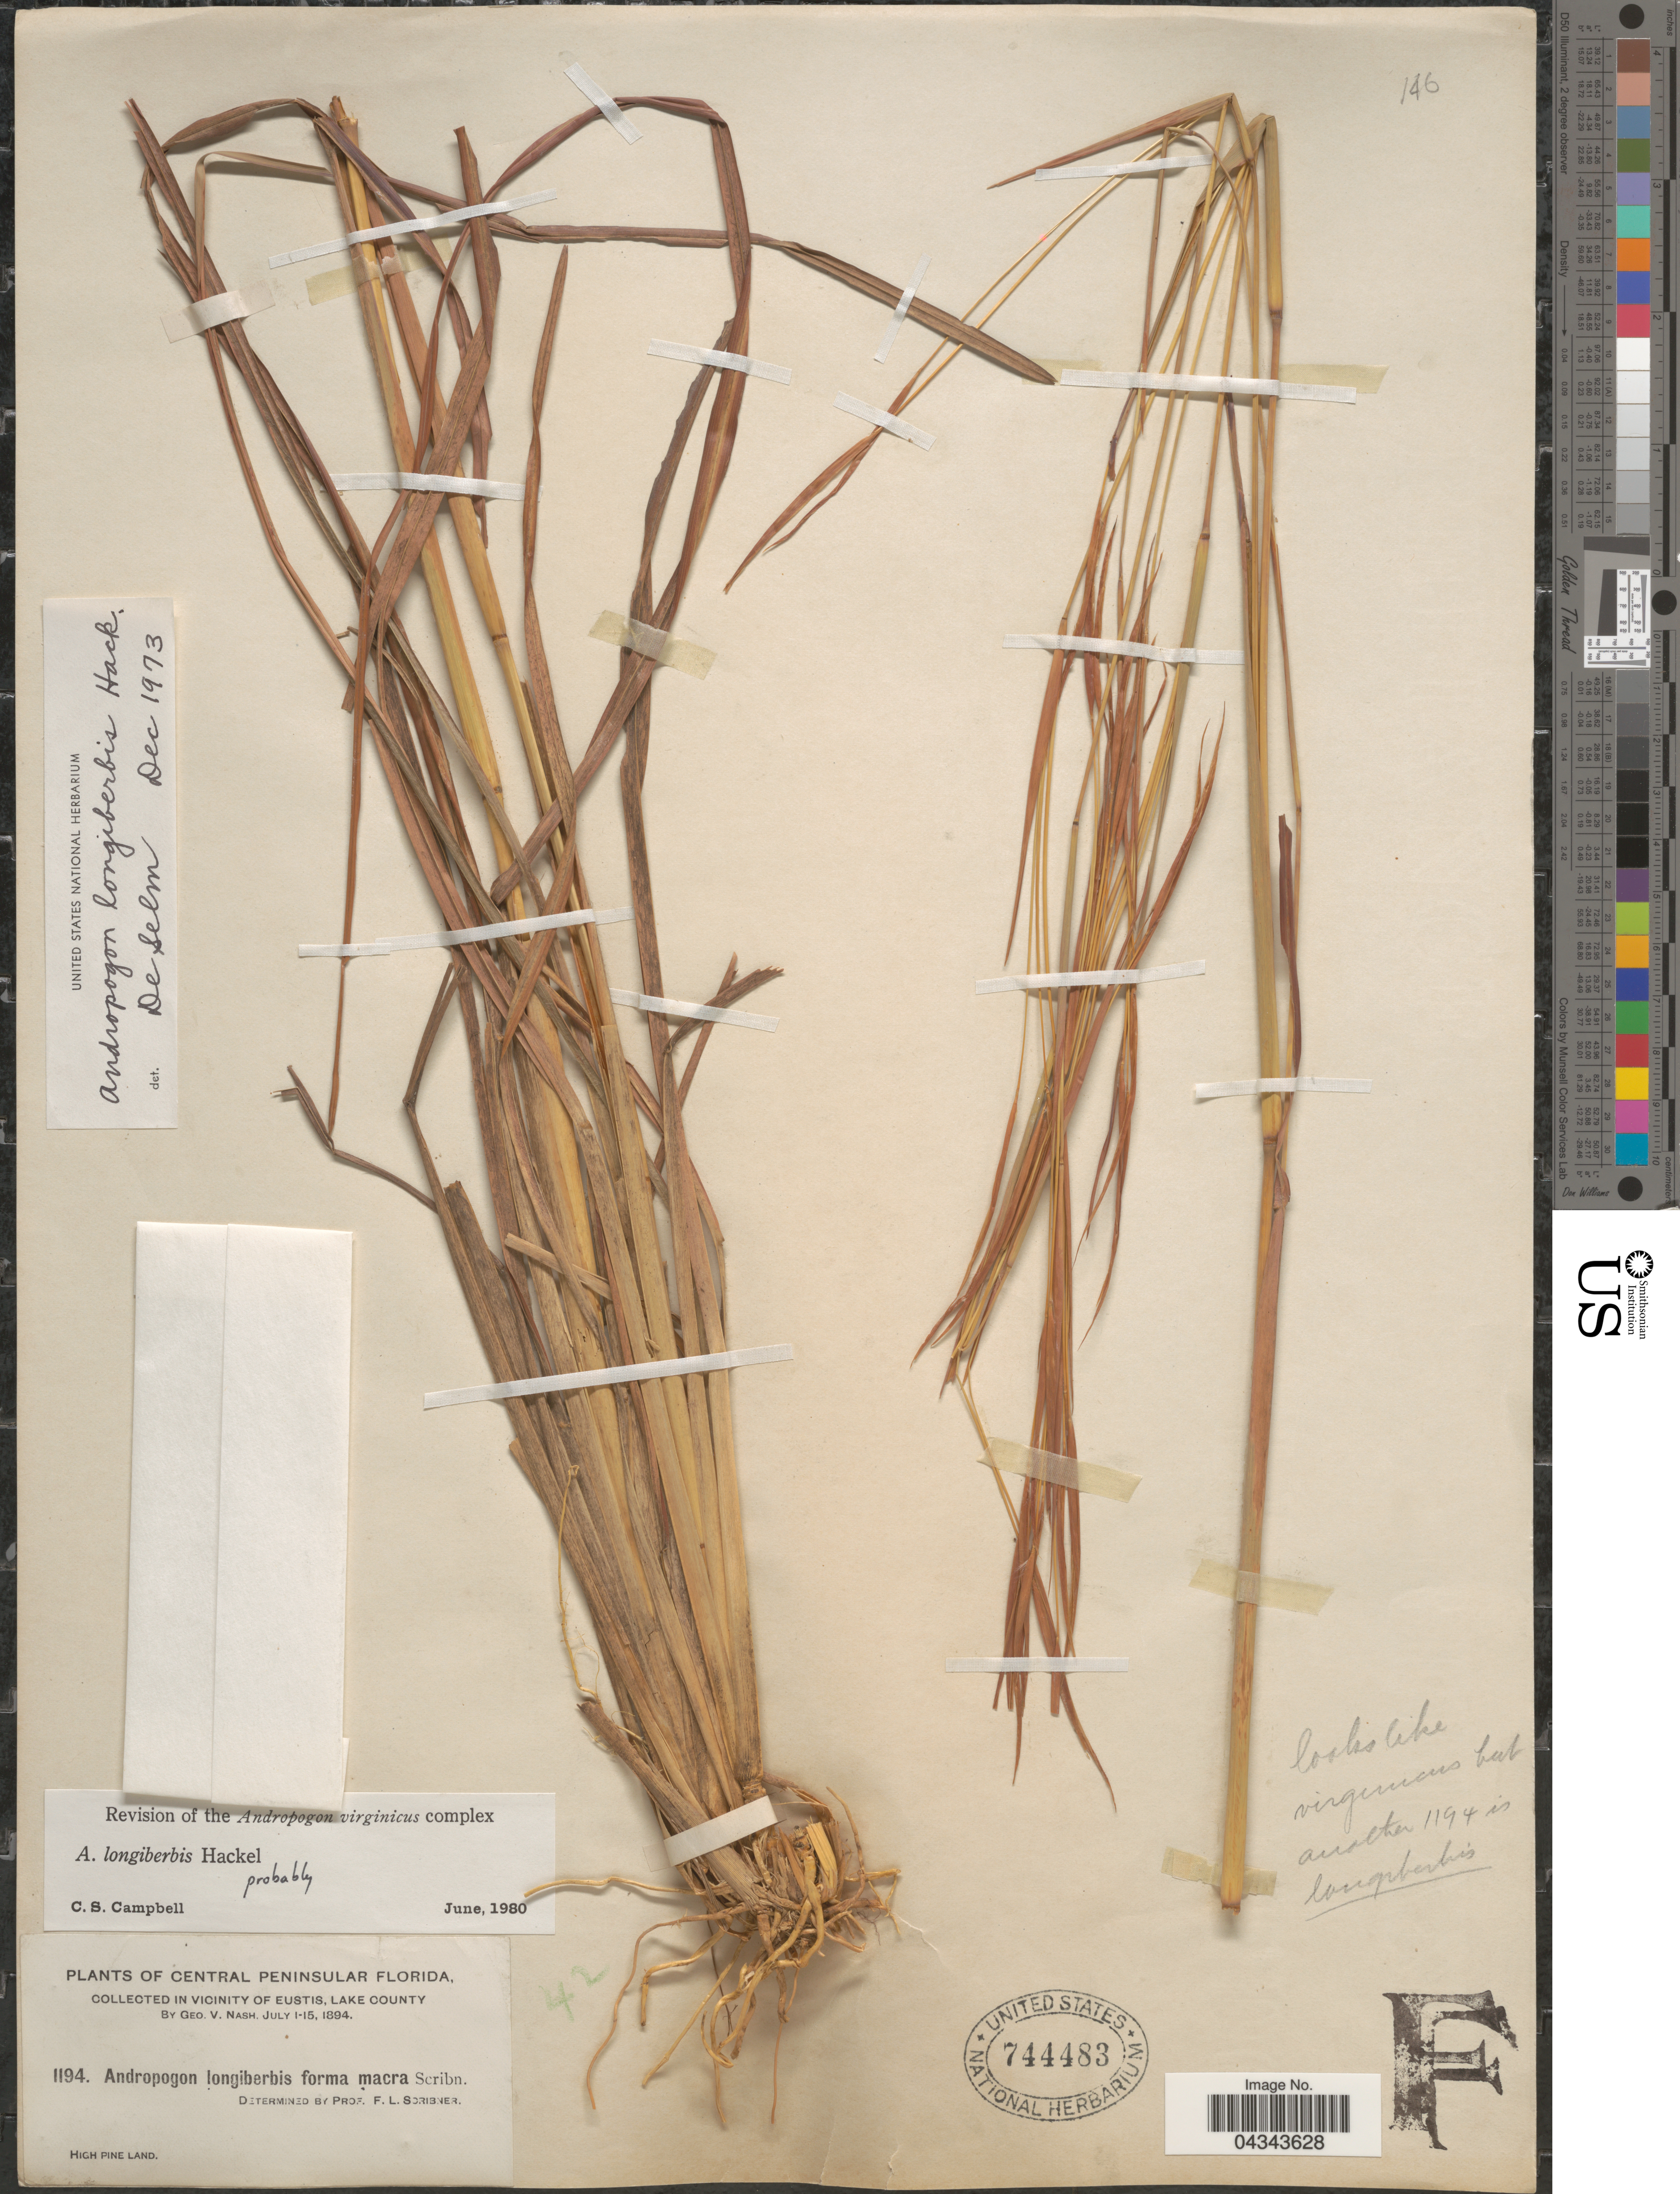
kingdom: Plantae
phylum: Tracheophyta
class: Liliopsida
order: Poales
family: Poaceae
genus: Andropogon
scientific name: Andropogon longiberbis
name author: Hack.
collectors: G. V. Nash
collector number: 1194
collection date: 1894-07-01/1894-07-15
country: United States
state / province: Florida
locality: Central Peninsular Florida, in vicinity of Eustis, Lake County. High pine Land.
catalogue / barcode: US 744483